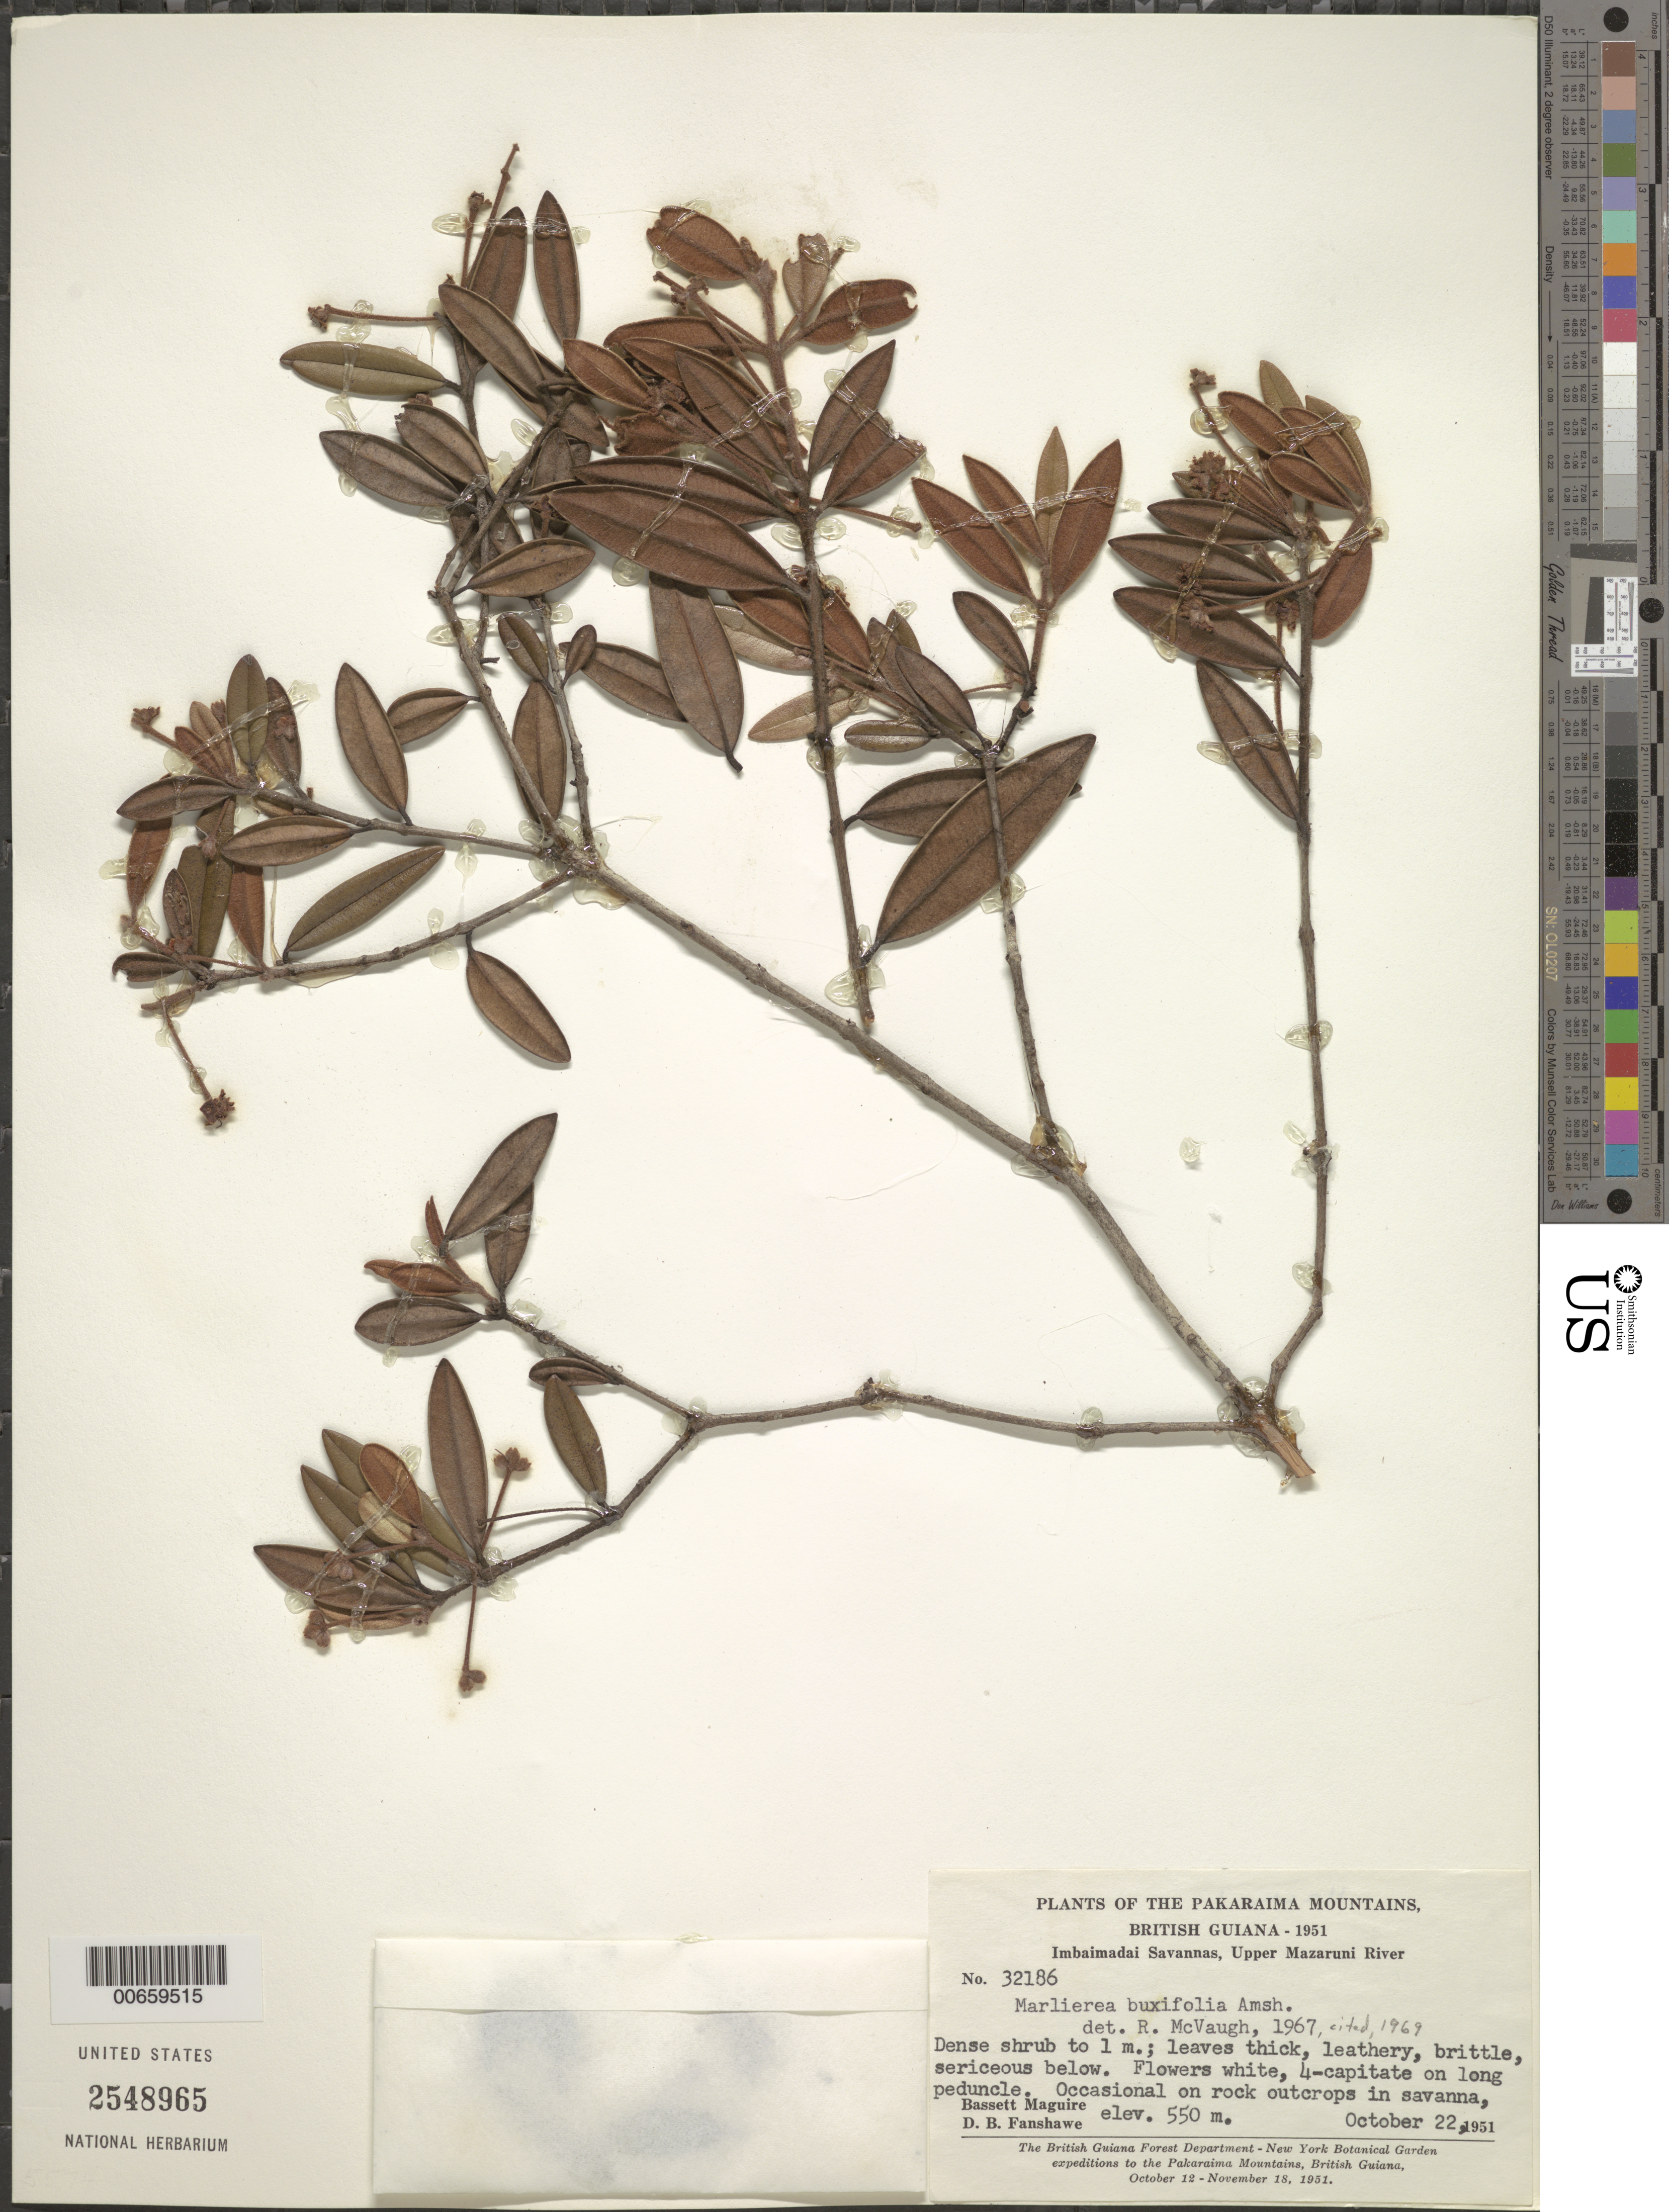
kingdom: Plantae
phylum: Tracheophyta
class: Magnoliopsida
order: Myrtales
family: Myrtaceae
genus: Myrcia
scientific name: Myrcia neobuxifolia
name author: E. Lucas & C.E. Wilson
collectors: B. Maguire & D. B. Fanshawe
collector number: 32186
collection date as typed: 22-Oct-51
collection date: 1951-10-22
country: Guyana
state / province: Cuyuni-Mazaruni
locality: Imbaimadai Savannas, Pakaraima Mts., Upper Mazaruni River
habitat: Rock outcrop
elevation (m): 550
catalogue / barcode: US 2548965